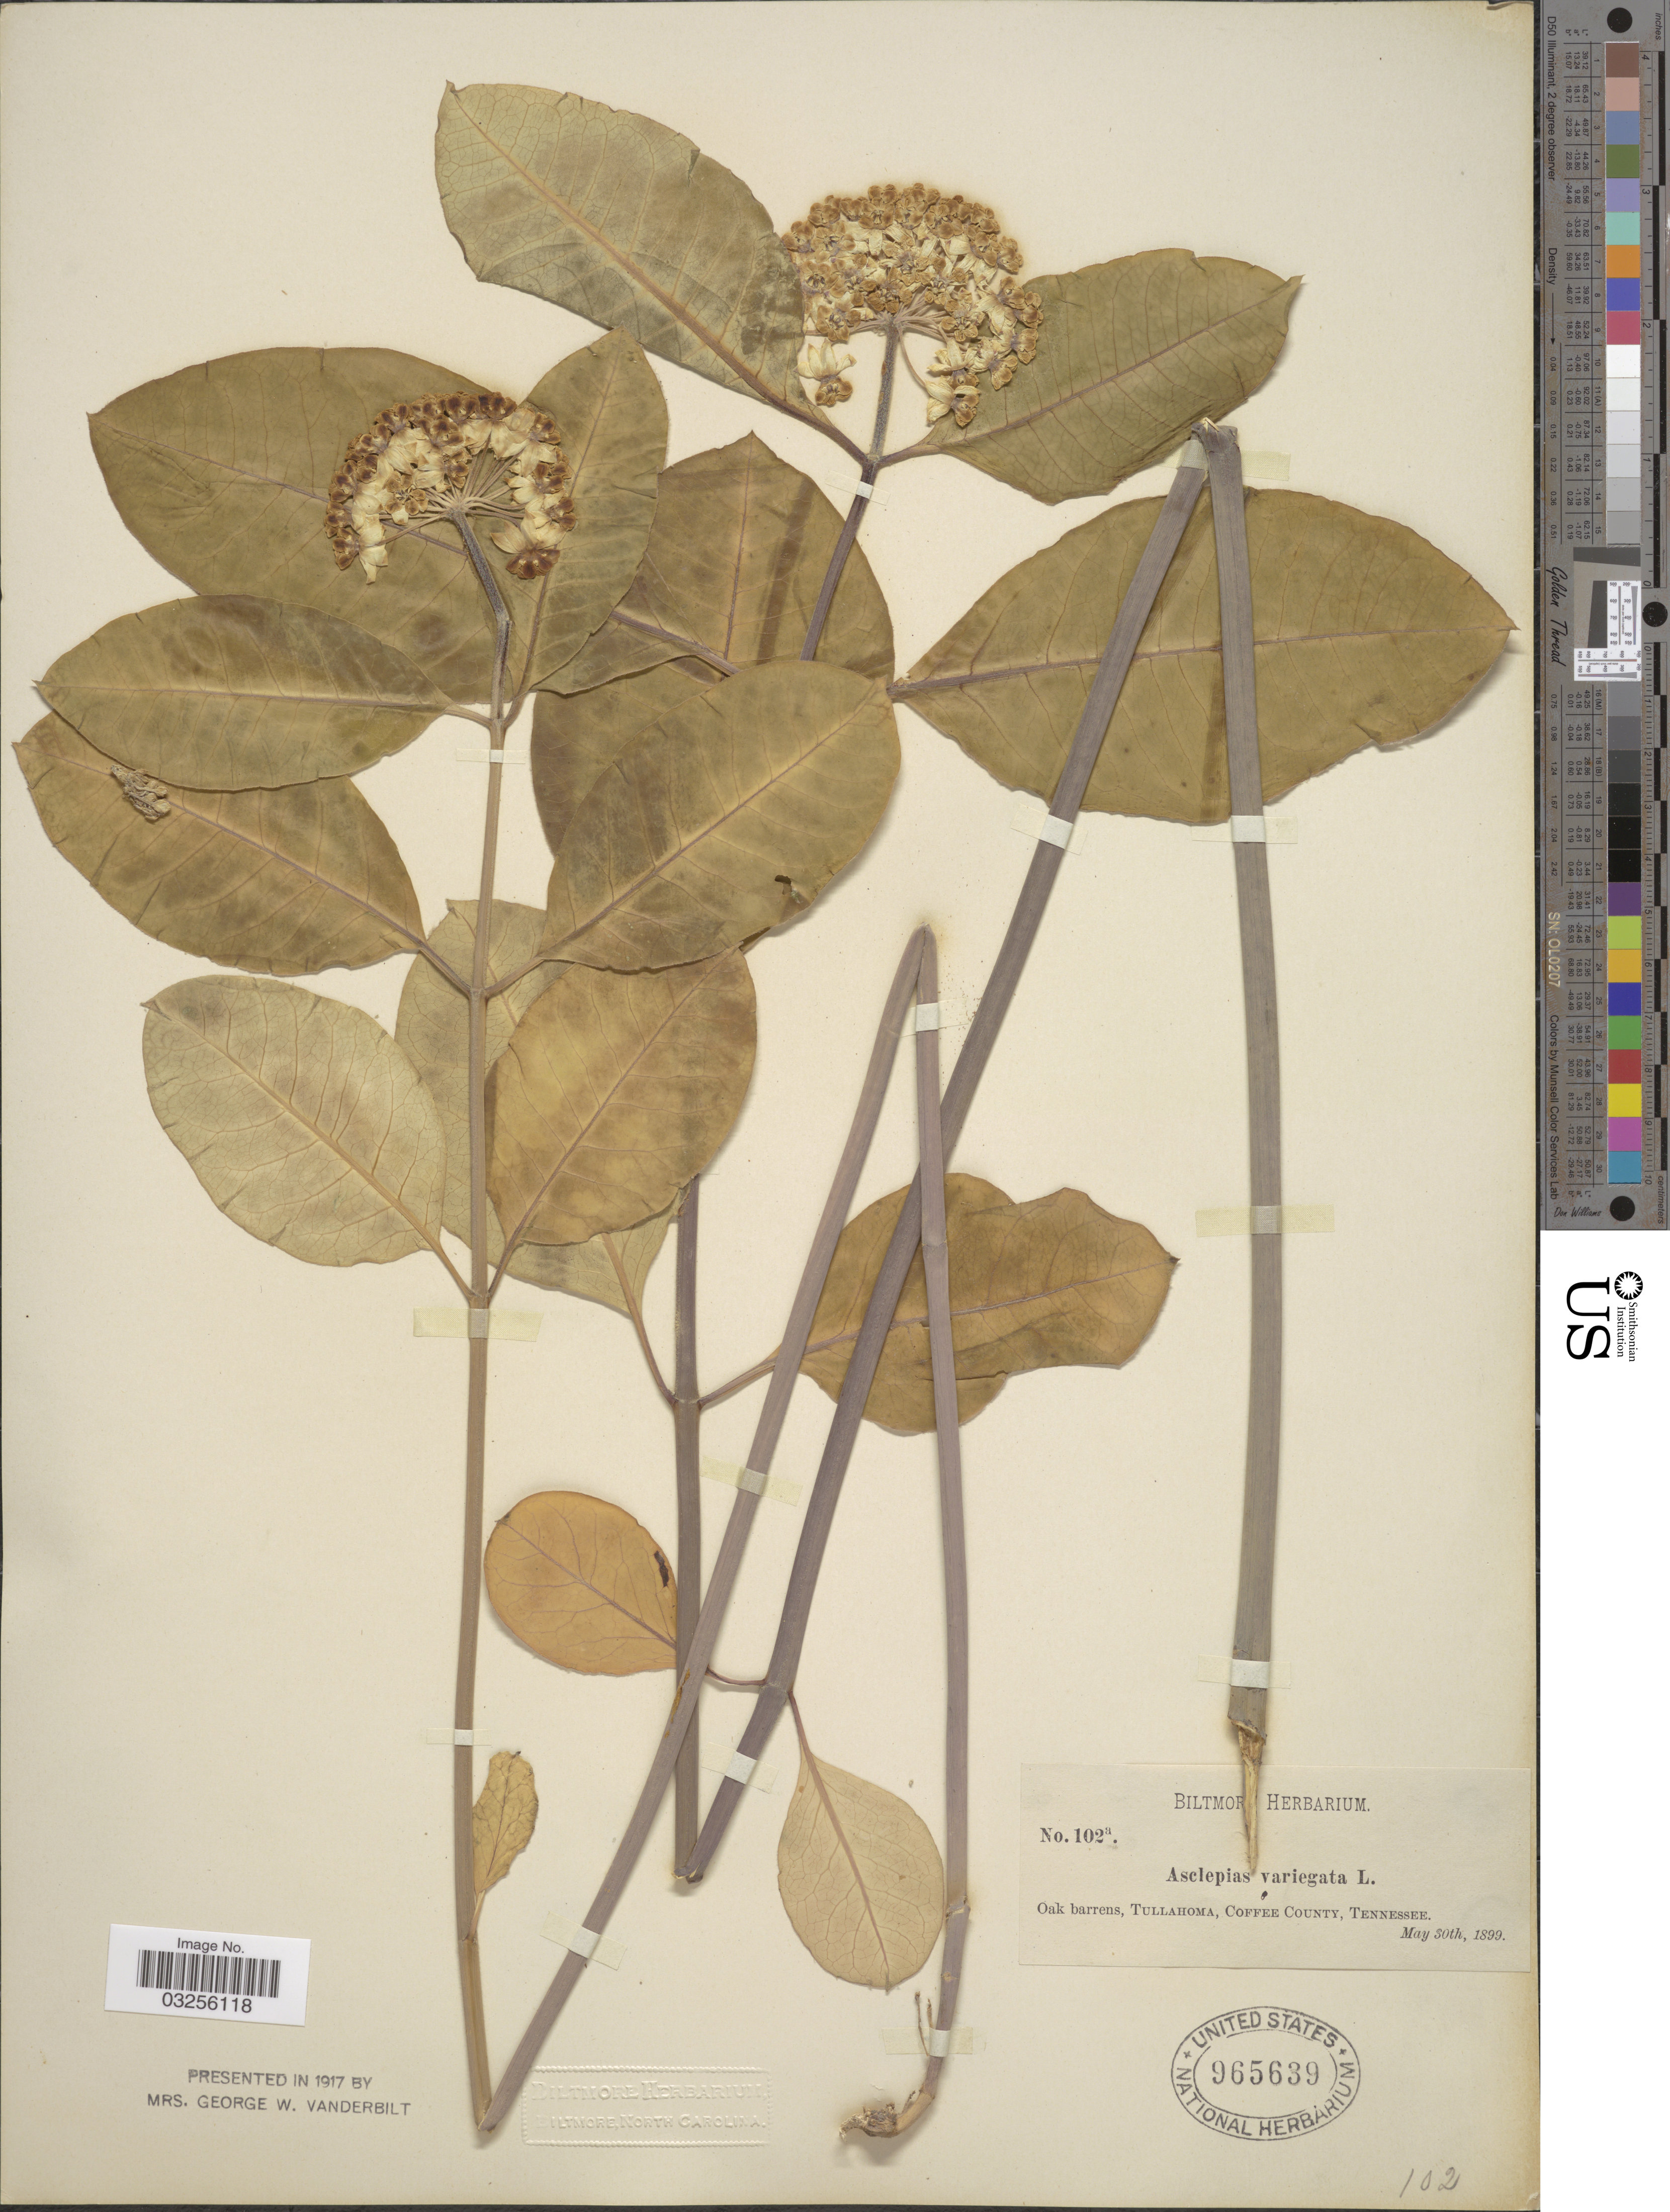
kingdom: Plantae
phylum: Tracheophyta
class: Magnoliopsida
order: Gentianales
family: Apocynaceae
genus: Asclepias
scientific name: Asclepias variegata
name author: L.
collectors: ex herb. Biltmore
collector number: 102a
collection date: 1899-05-30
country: United States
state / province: Tennessee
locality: Oak barrens, Tullahoma, Coffee County.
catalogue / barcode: US 965639